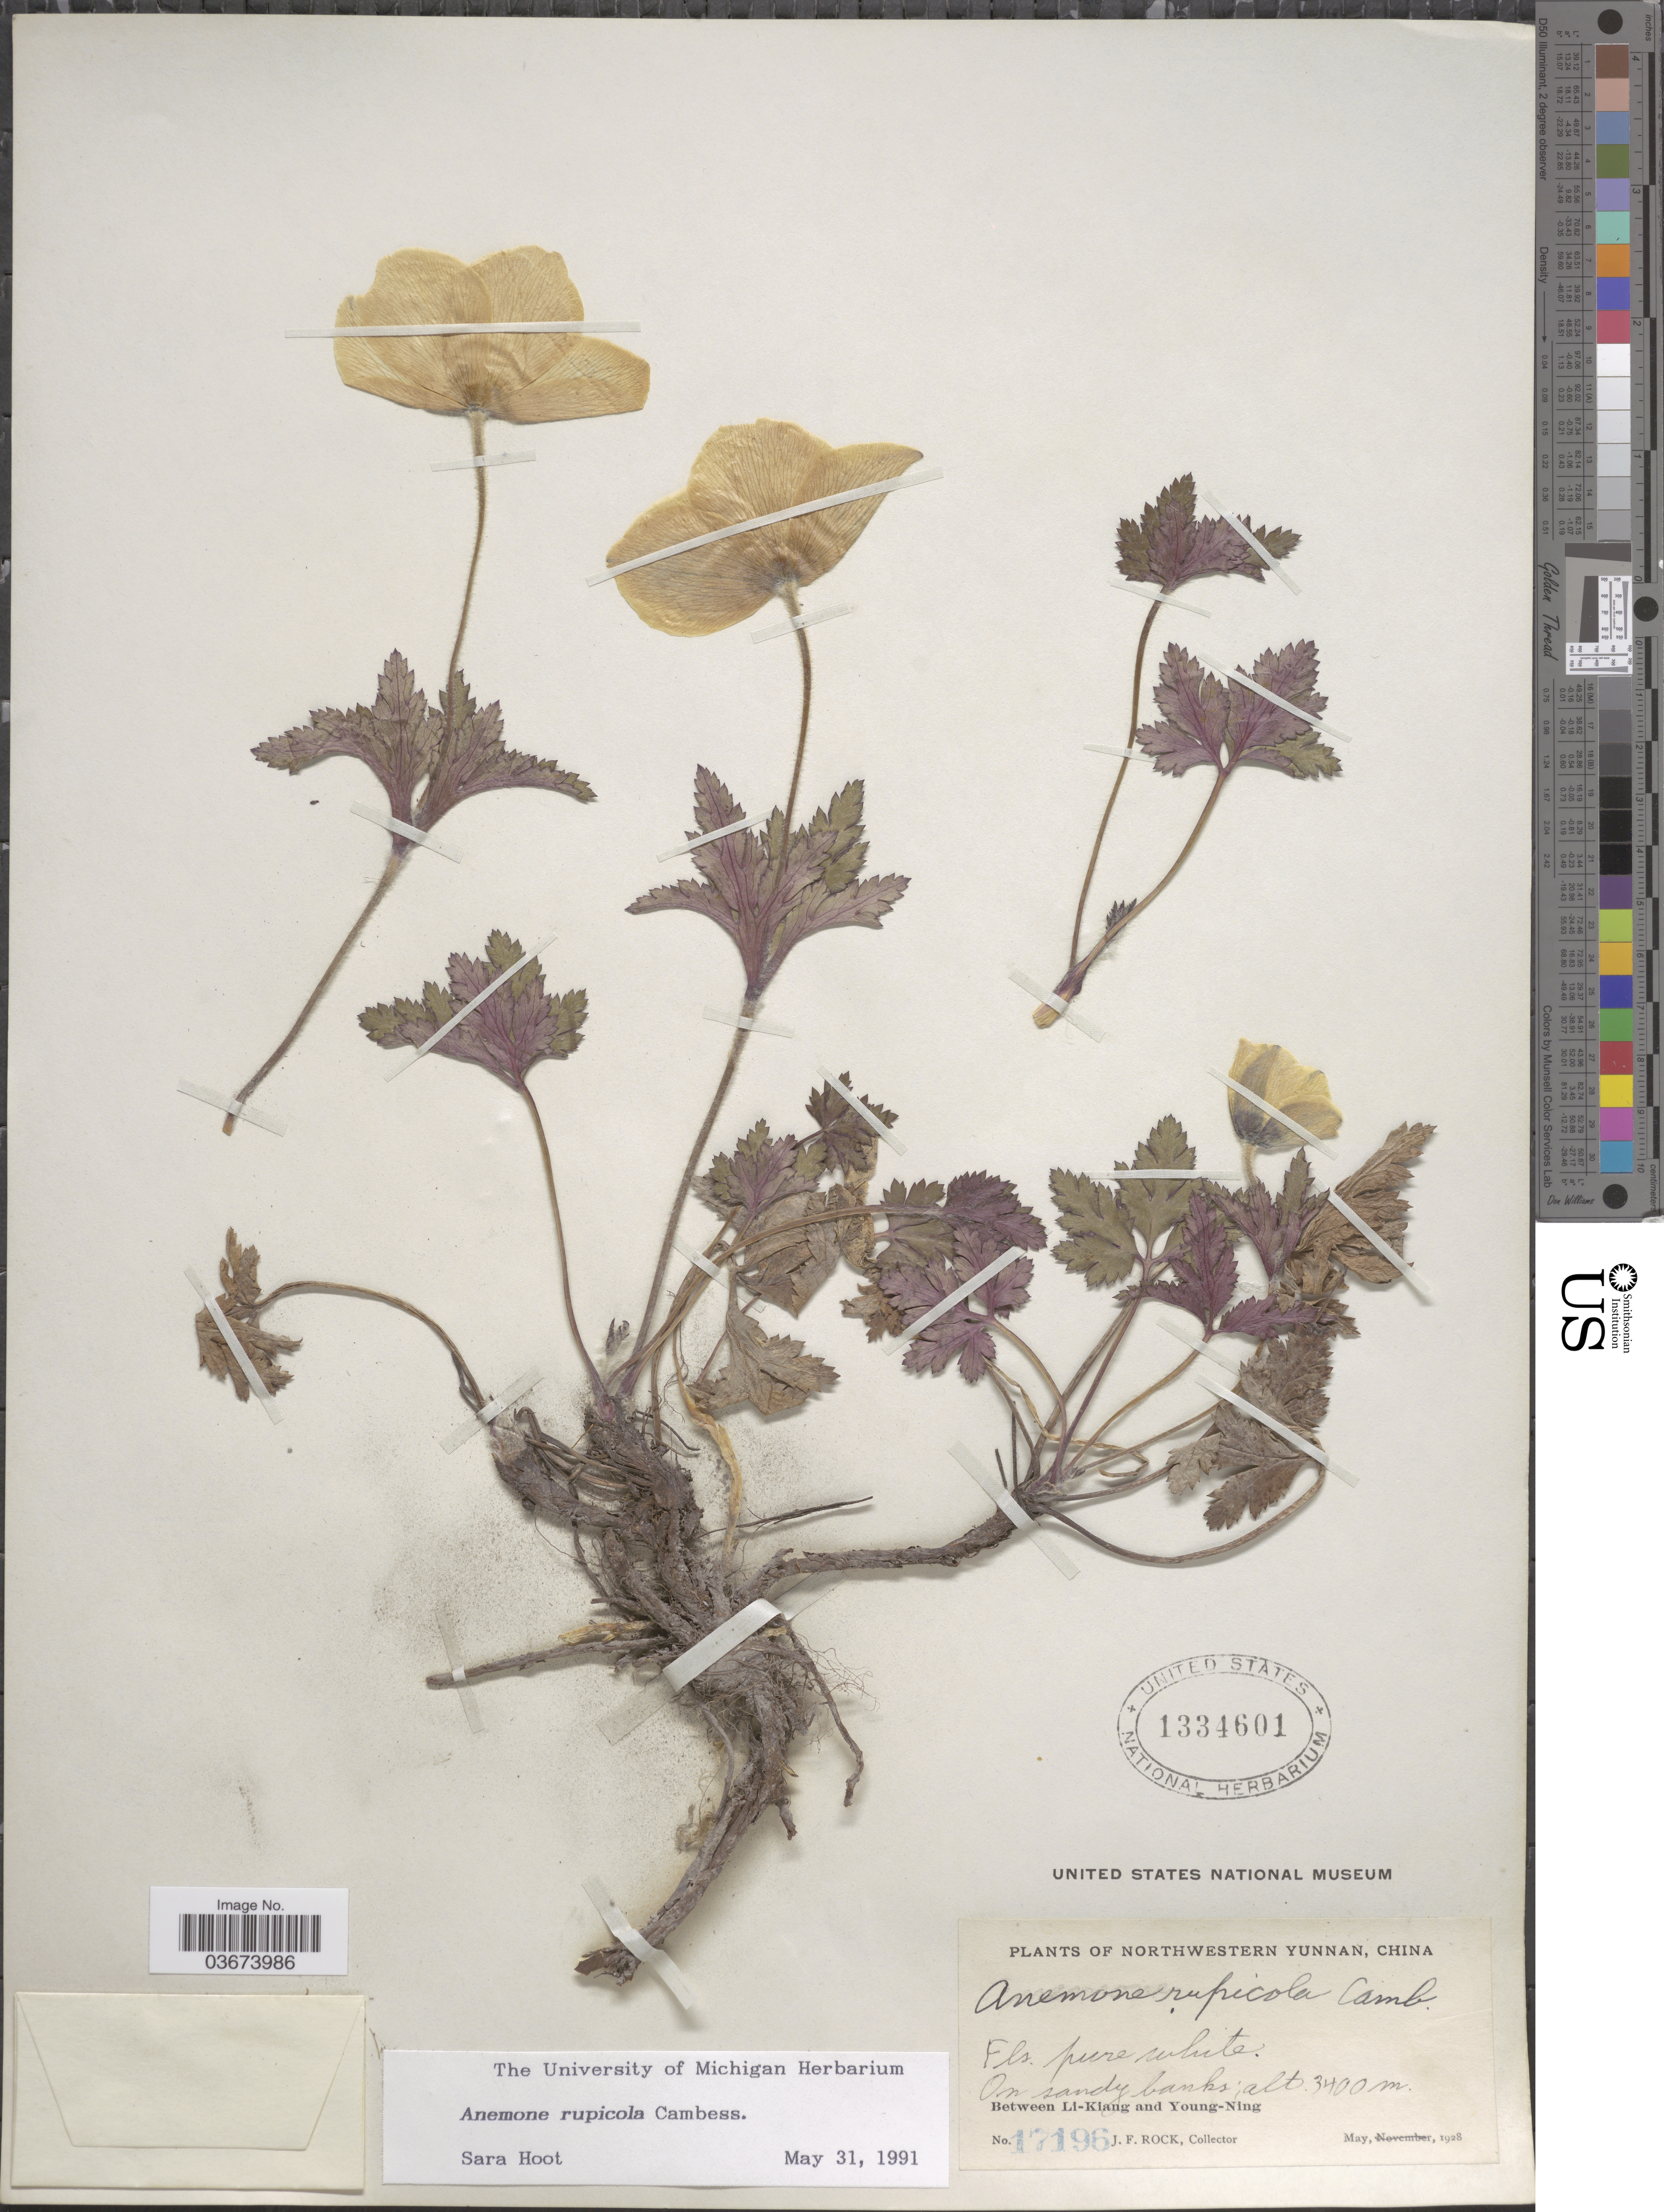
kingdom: Plantae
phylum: Tracheophyta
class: Magnoliopsida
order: Ranunculales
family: Ranunculaceae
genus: Anemone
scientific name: Anemone rupicola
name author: Cambess.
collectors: J. Rock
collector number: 17196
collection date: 1928-05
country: China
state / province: Yunnan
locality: Northwestern Yunnan. On sandy banks. Between Li-Kiang and Young-Ning.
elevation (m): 3400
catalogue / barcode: US 1334601